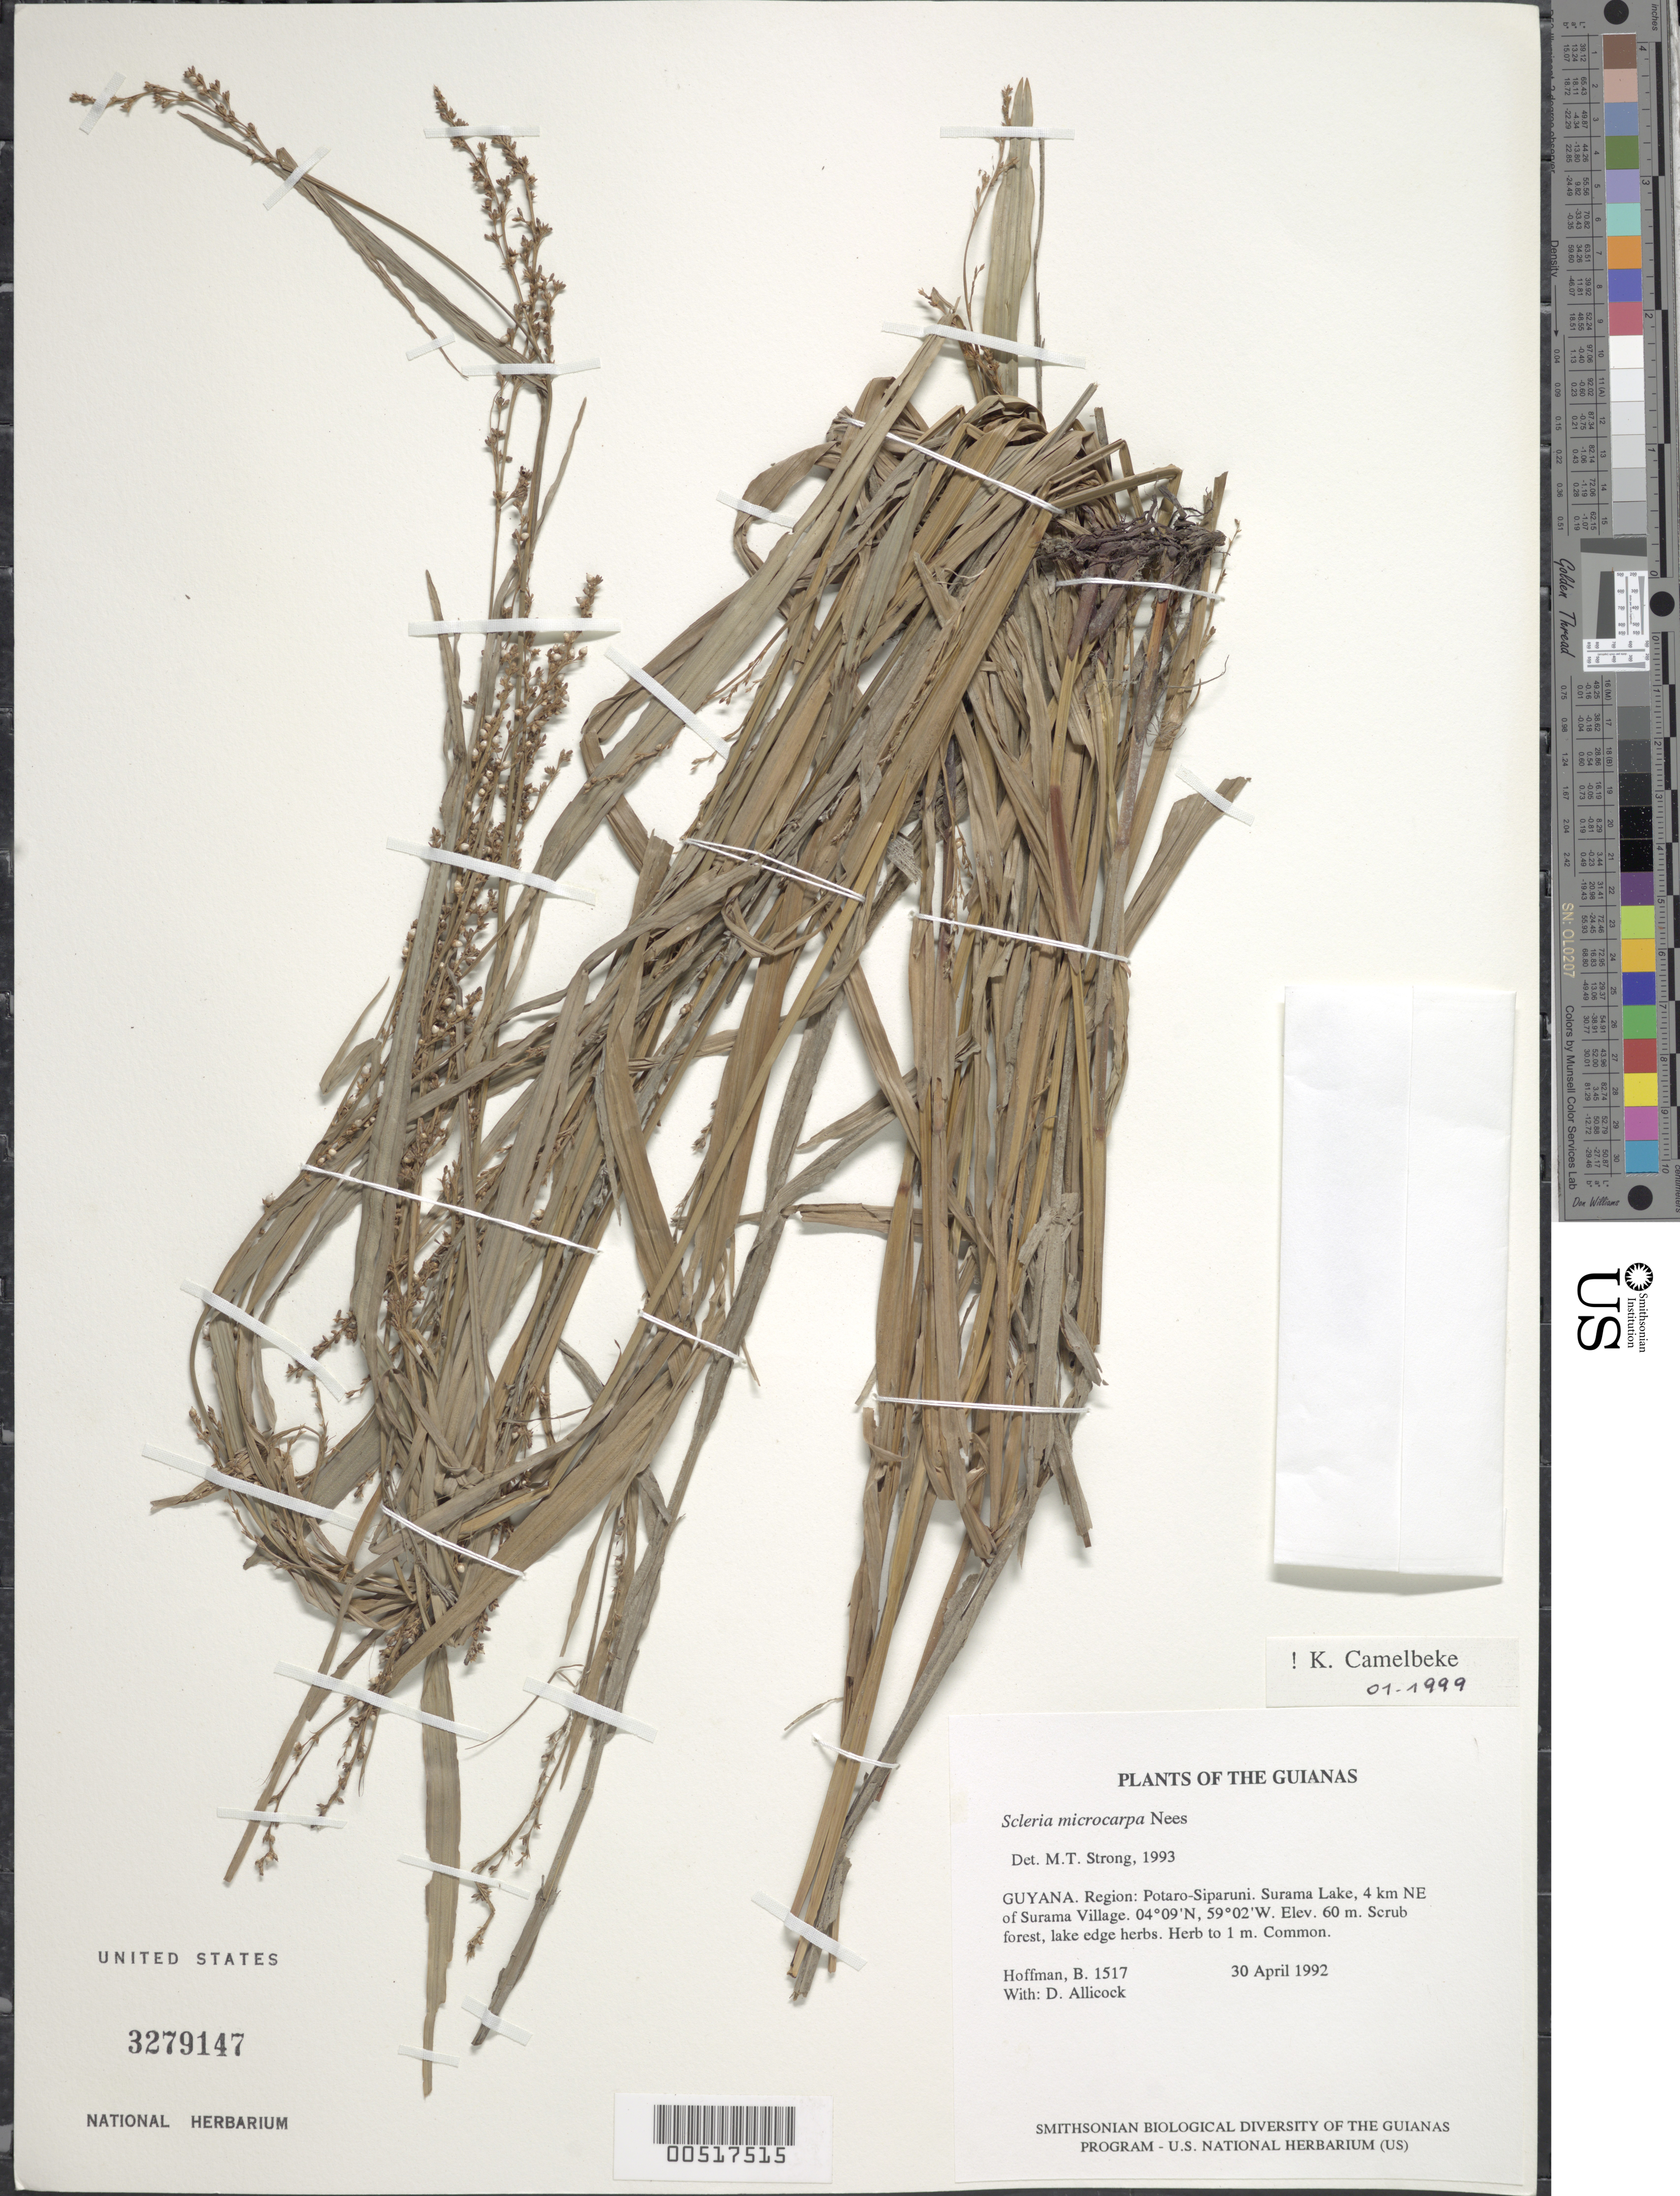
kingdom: Plantae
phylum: Tracheophyta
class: Liliopsida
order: Poales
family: Cyperaceae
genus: Scleria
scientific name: Scleria microcarpa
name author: Nees ex Kunth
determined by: Camelbeke, K.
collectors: B. Hoffman & D. Allicock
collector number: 1517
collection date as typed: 30 April 1992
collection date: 1992-04-30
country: Guyana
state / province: Potaro-Siparuni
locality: Surama Lake, 4 km NE of Surama village. Iwokrama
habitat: Scrub forest, lake edge herbs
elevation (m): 60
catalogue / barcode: US 3279147